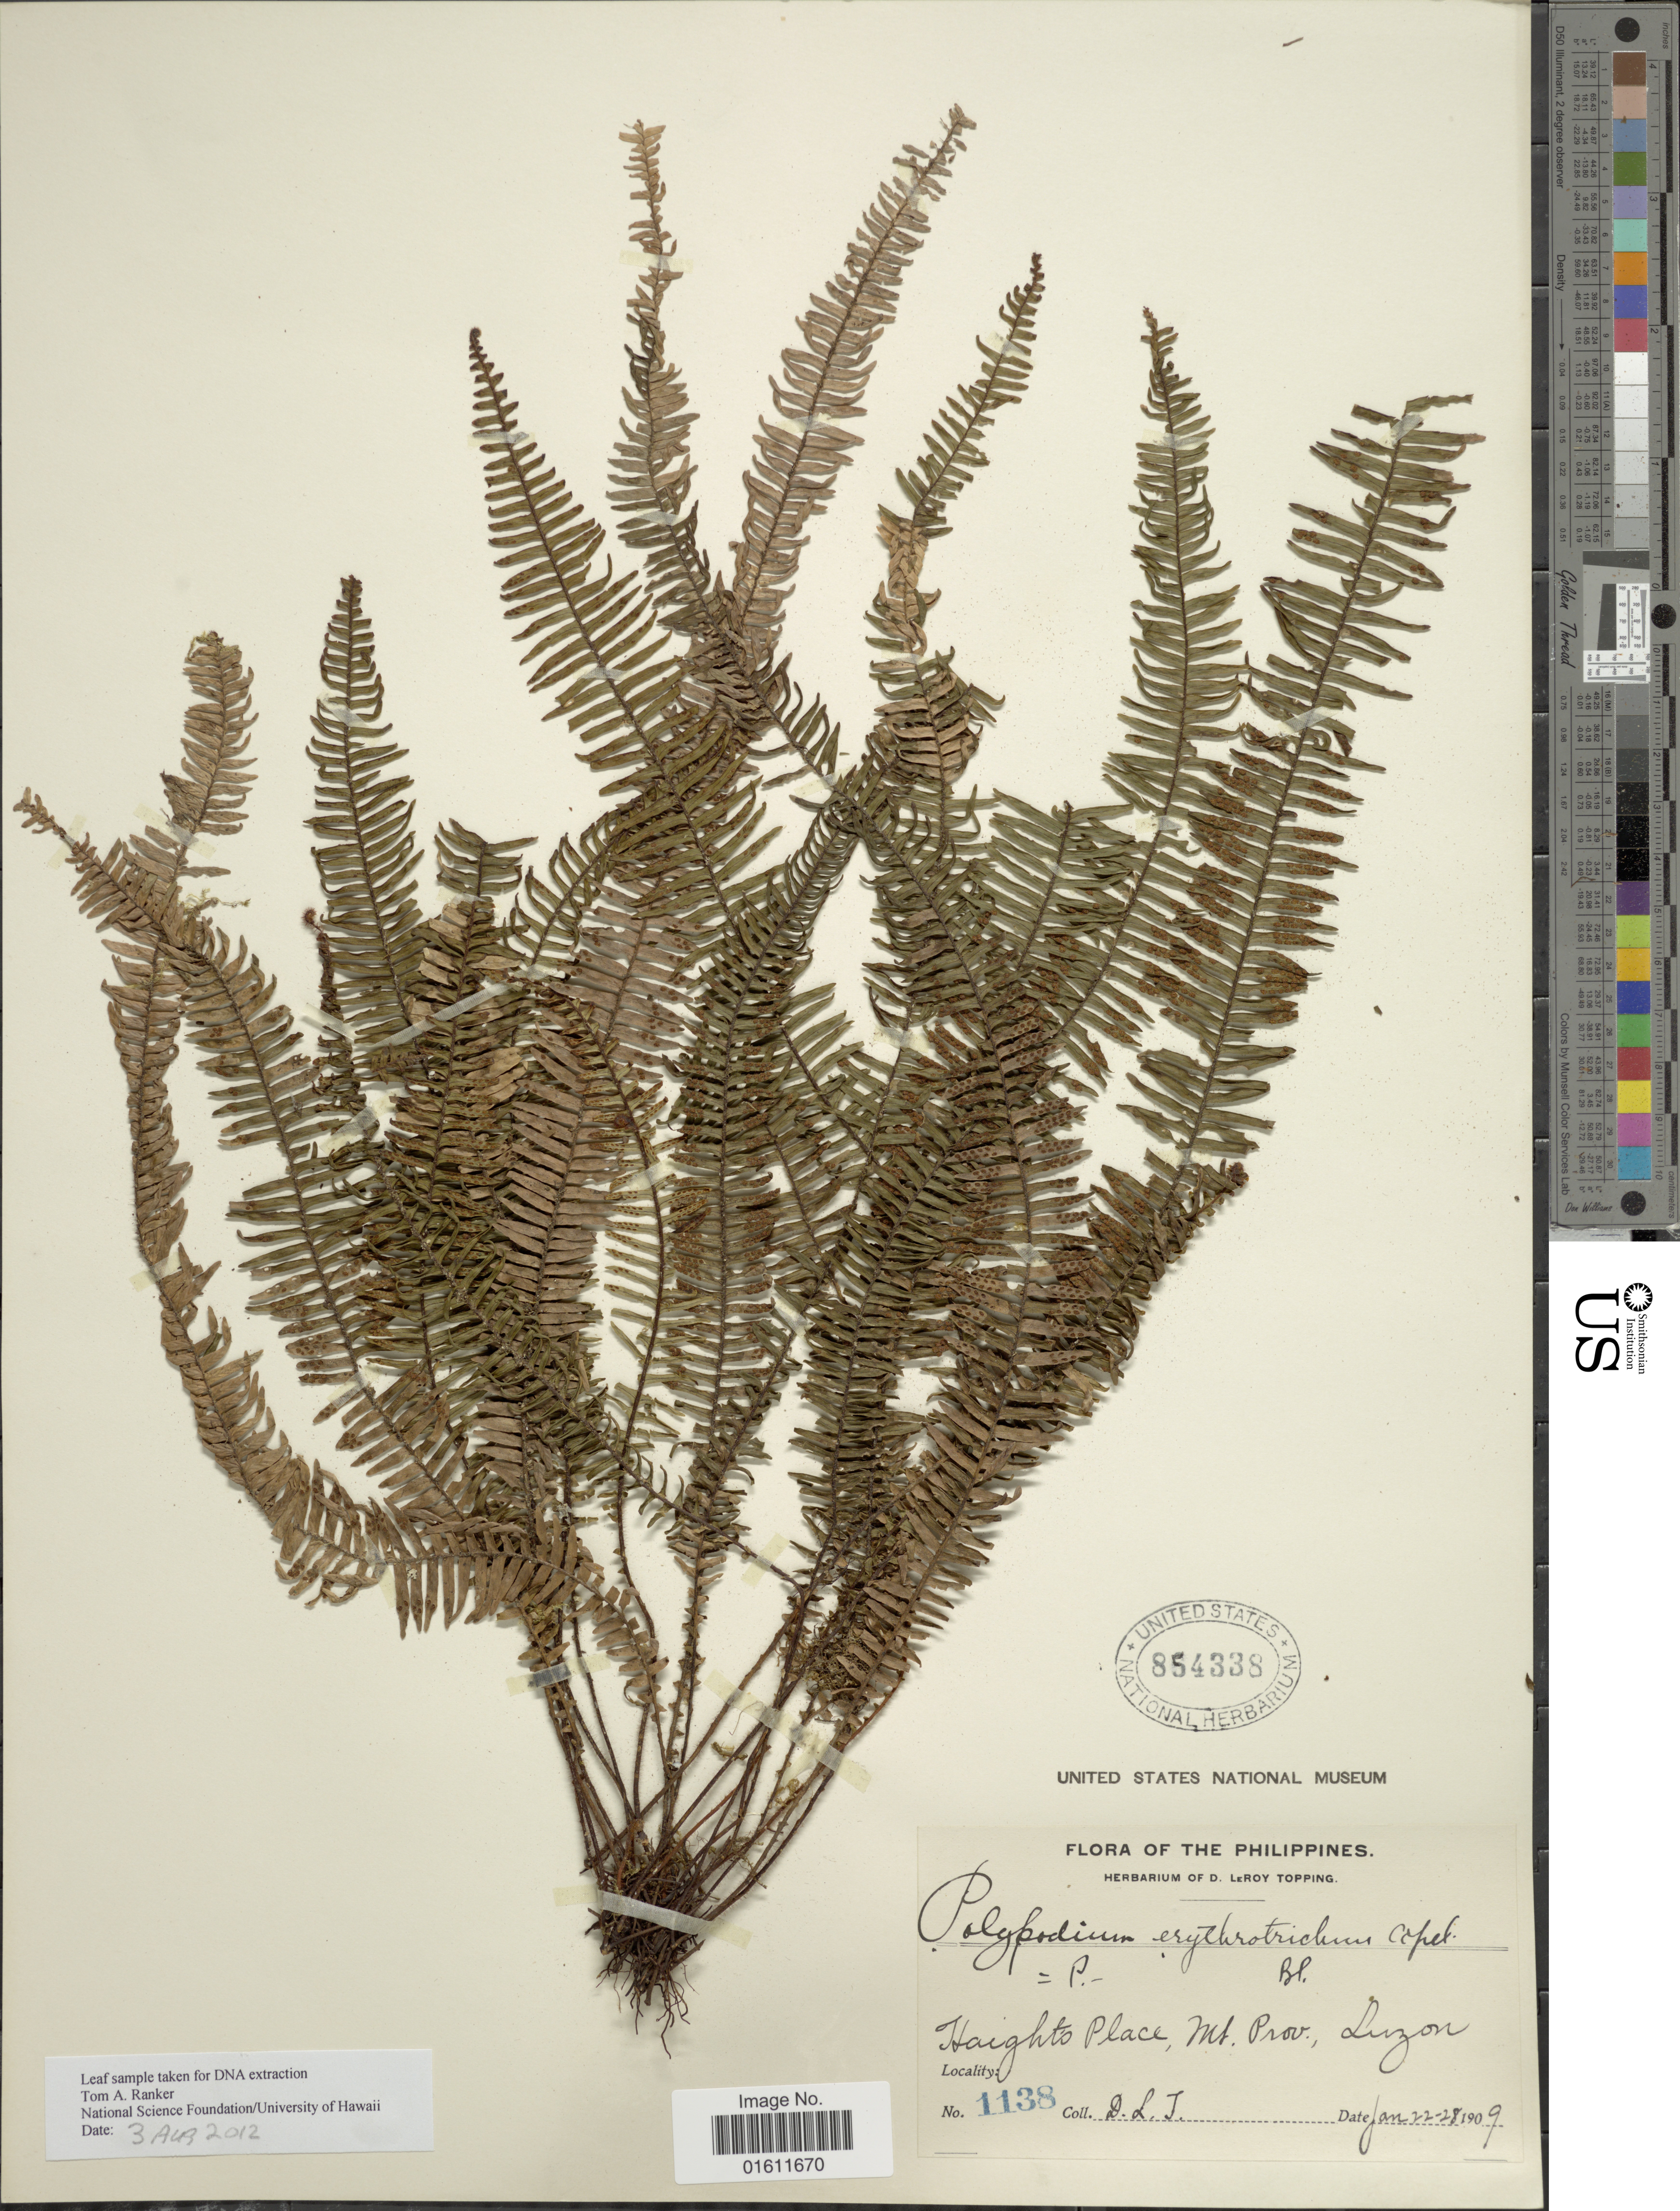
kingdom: Plantae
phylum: Tracheophyta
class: Polypodiopsida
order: Polypodiales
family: Polypodiaceae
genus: Prosaptia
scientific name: Prosaptia venulosa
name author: (Blume) M.G. Price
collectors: D. L. Topping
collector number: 3544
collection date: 1909-01-22/1909-01-28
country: United States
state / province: Hawaii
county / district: Honolulu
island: Oahu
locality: Pig-Jod Trail, Punaluu, mossy trees.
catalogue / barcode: US 2082397